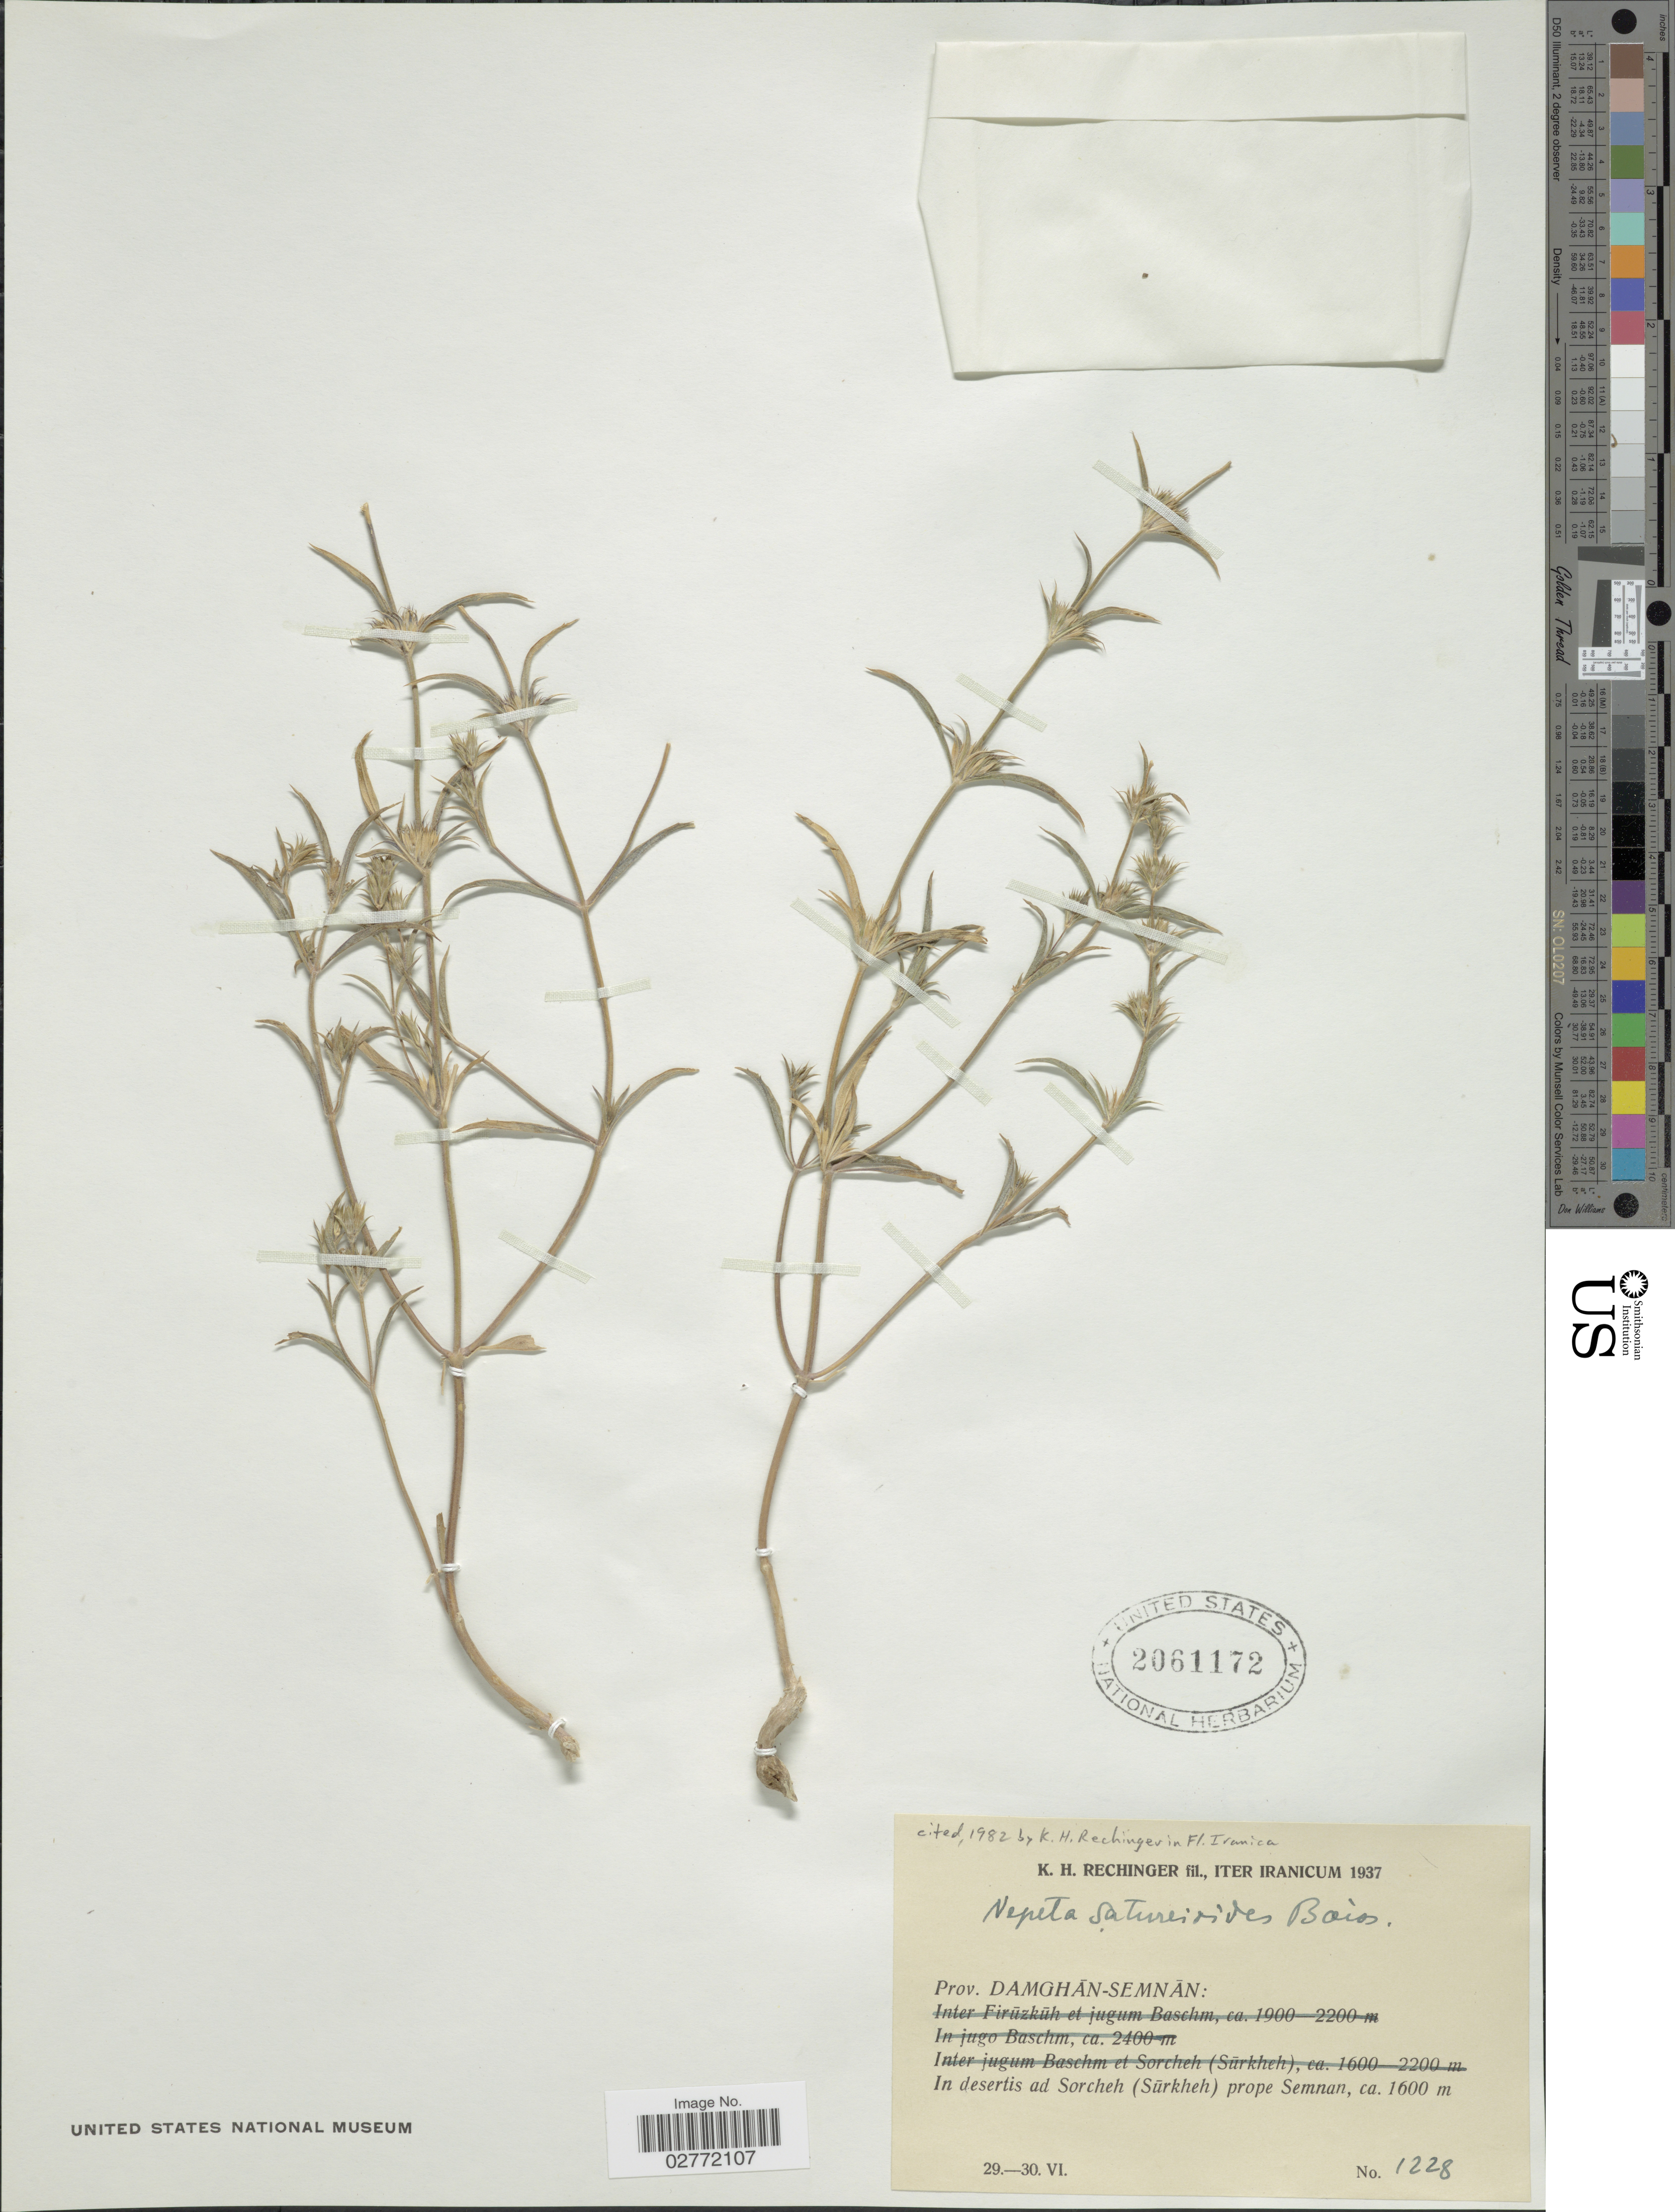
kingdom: Plantae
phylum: Tracheophyta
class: Magnoliopsida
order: Lamiales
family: Lamiaceae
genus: Nepeta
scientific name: Nepeta saturejoides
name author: Boiss.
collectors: K. H. Rechinger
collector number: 1228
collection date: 1937-06-29/1937-06-30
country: Iran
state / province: Semnan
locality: Prov. Damghan-Semnan, in desertis ad Sorcheh (Sürkheh) prope Semnan.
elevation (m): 1600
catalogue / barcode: US 2061172